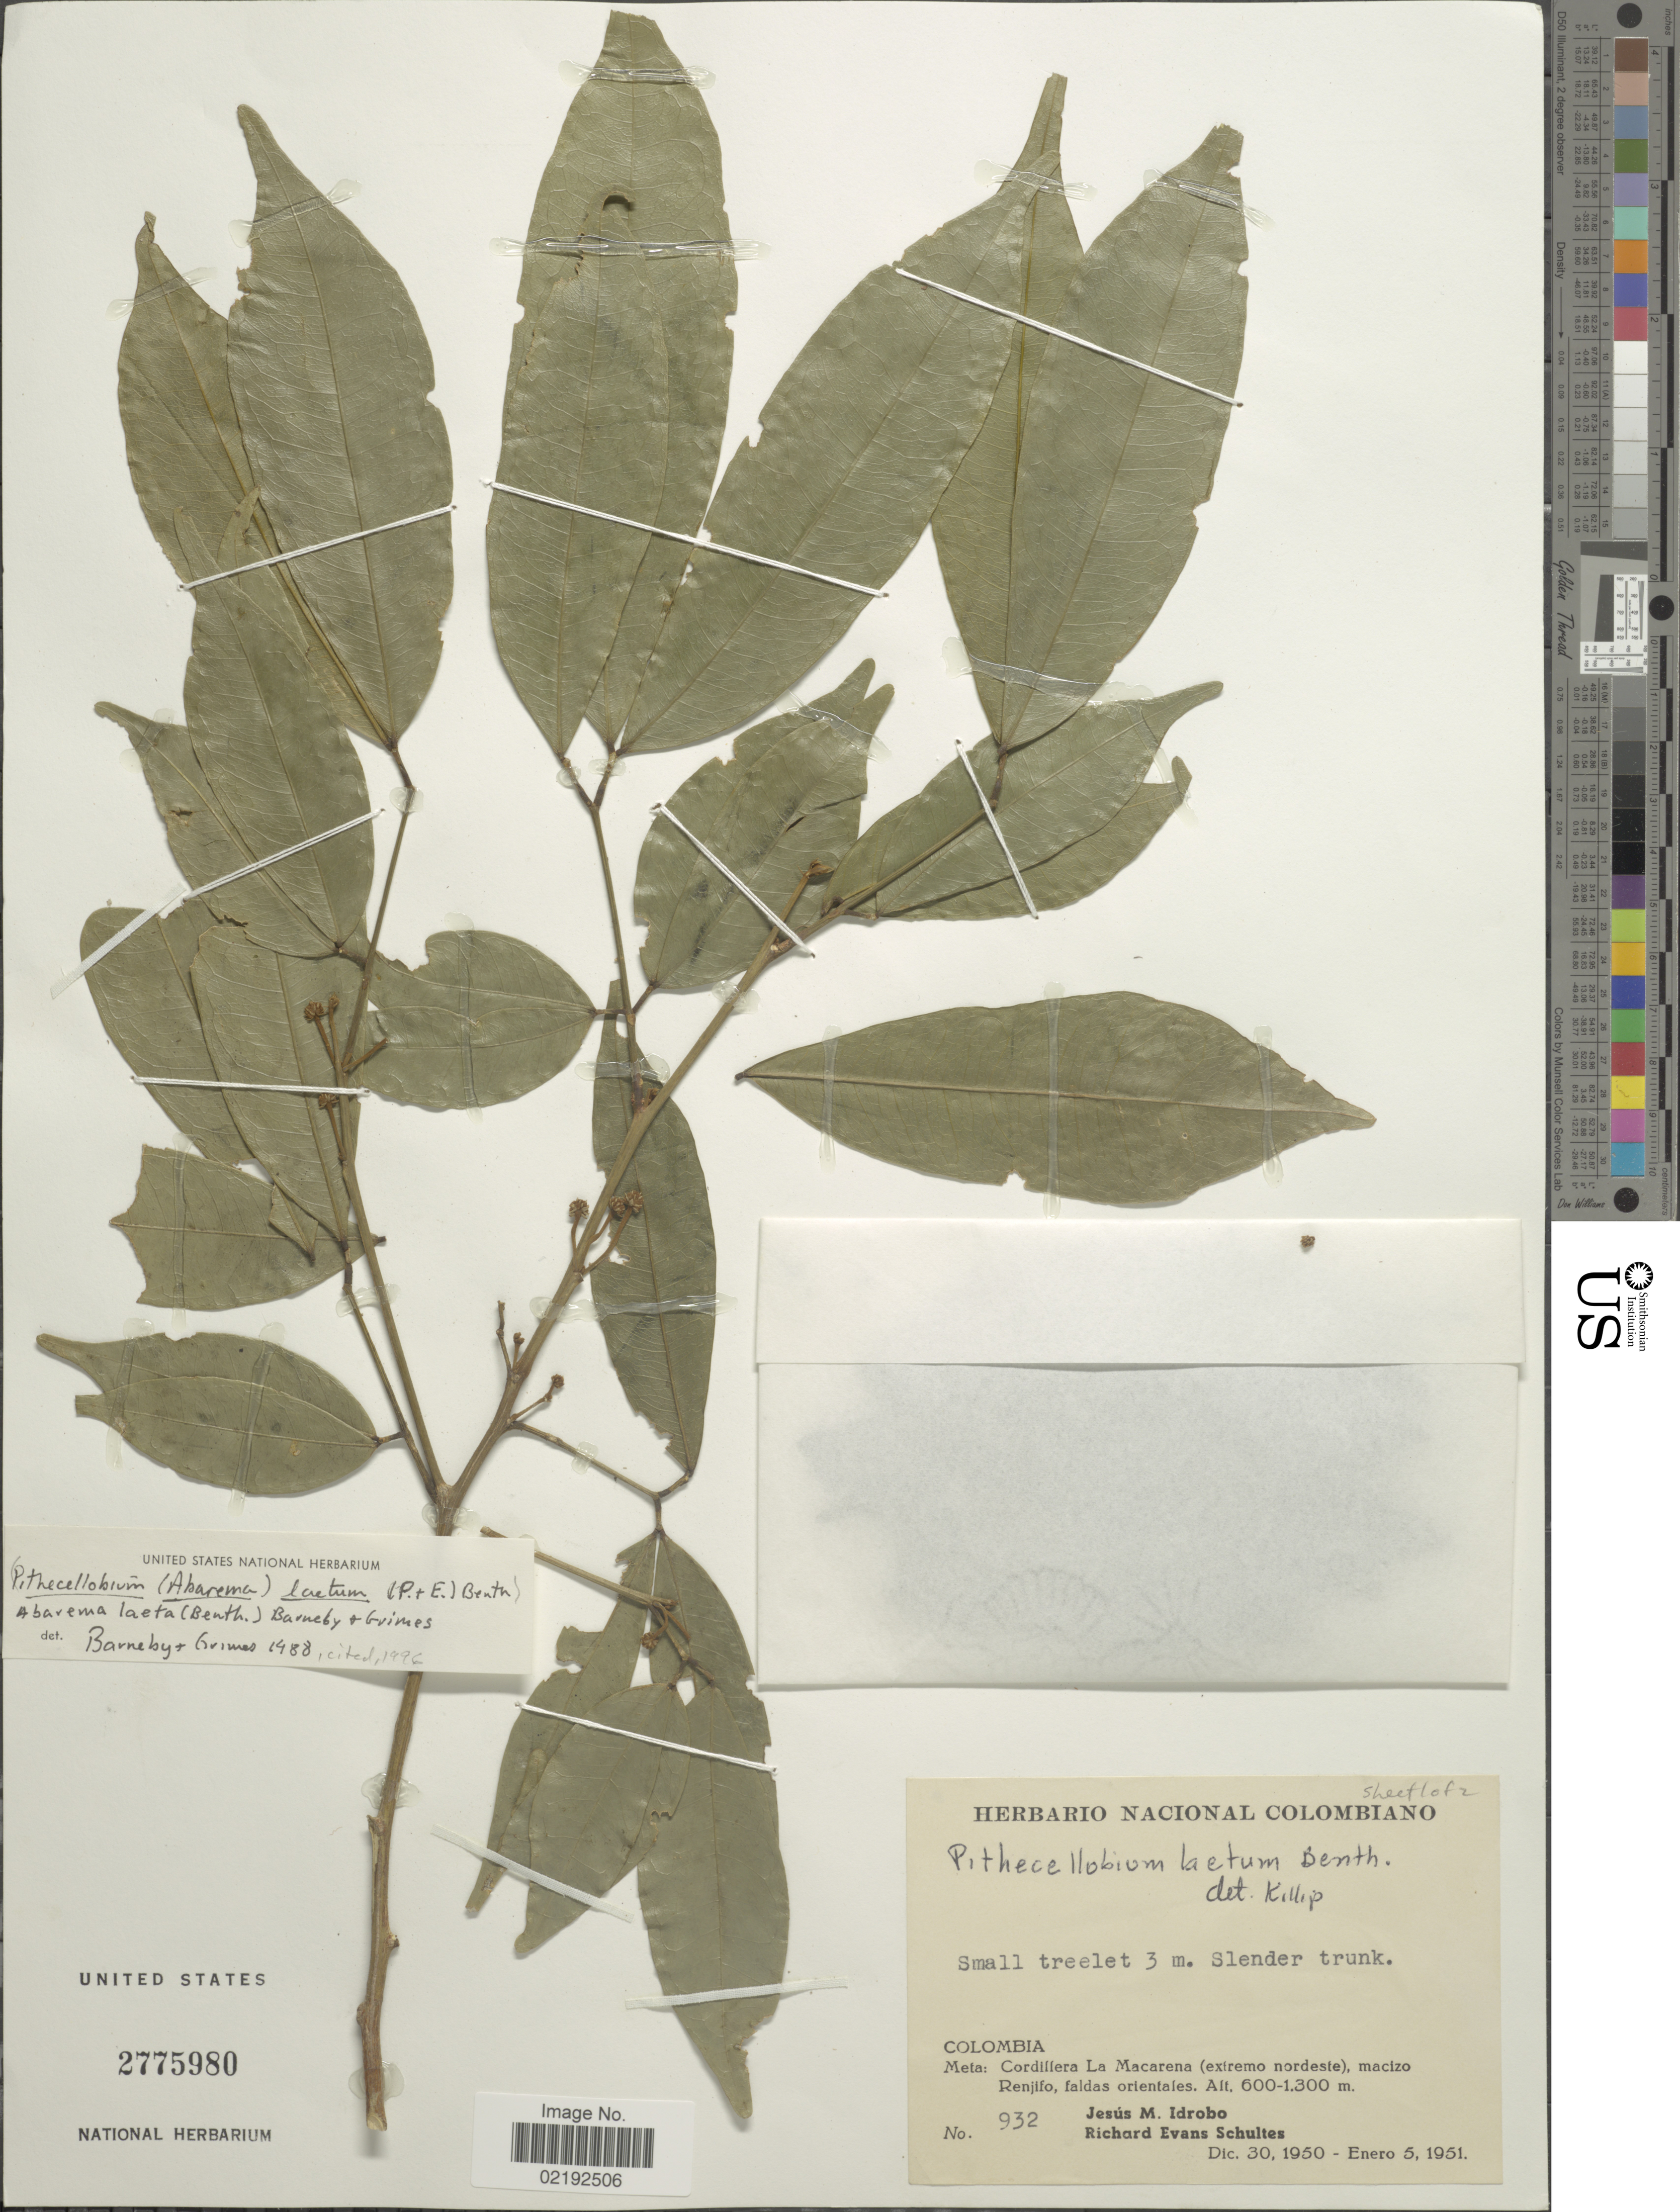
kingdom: Plantae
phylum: Tracheophyta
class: Magnoliopsida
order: Fabales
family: Fabaceae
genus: Abarema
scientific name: Abarema laeta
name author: (Benth.) Barneby & J.W. Grimes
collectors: J. M. Idrobo & R. E. Schultes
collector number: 932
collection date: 1950-12-30/1951-01-05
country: Colombia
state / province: Meta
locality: Cordillera La Macarena (extremo nordeste), macizo Renjilfo, faldas orientales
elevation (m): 600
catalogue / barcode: US 2775980